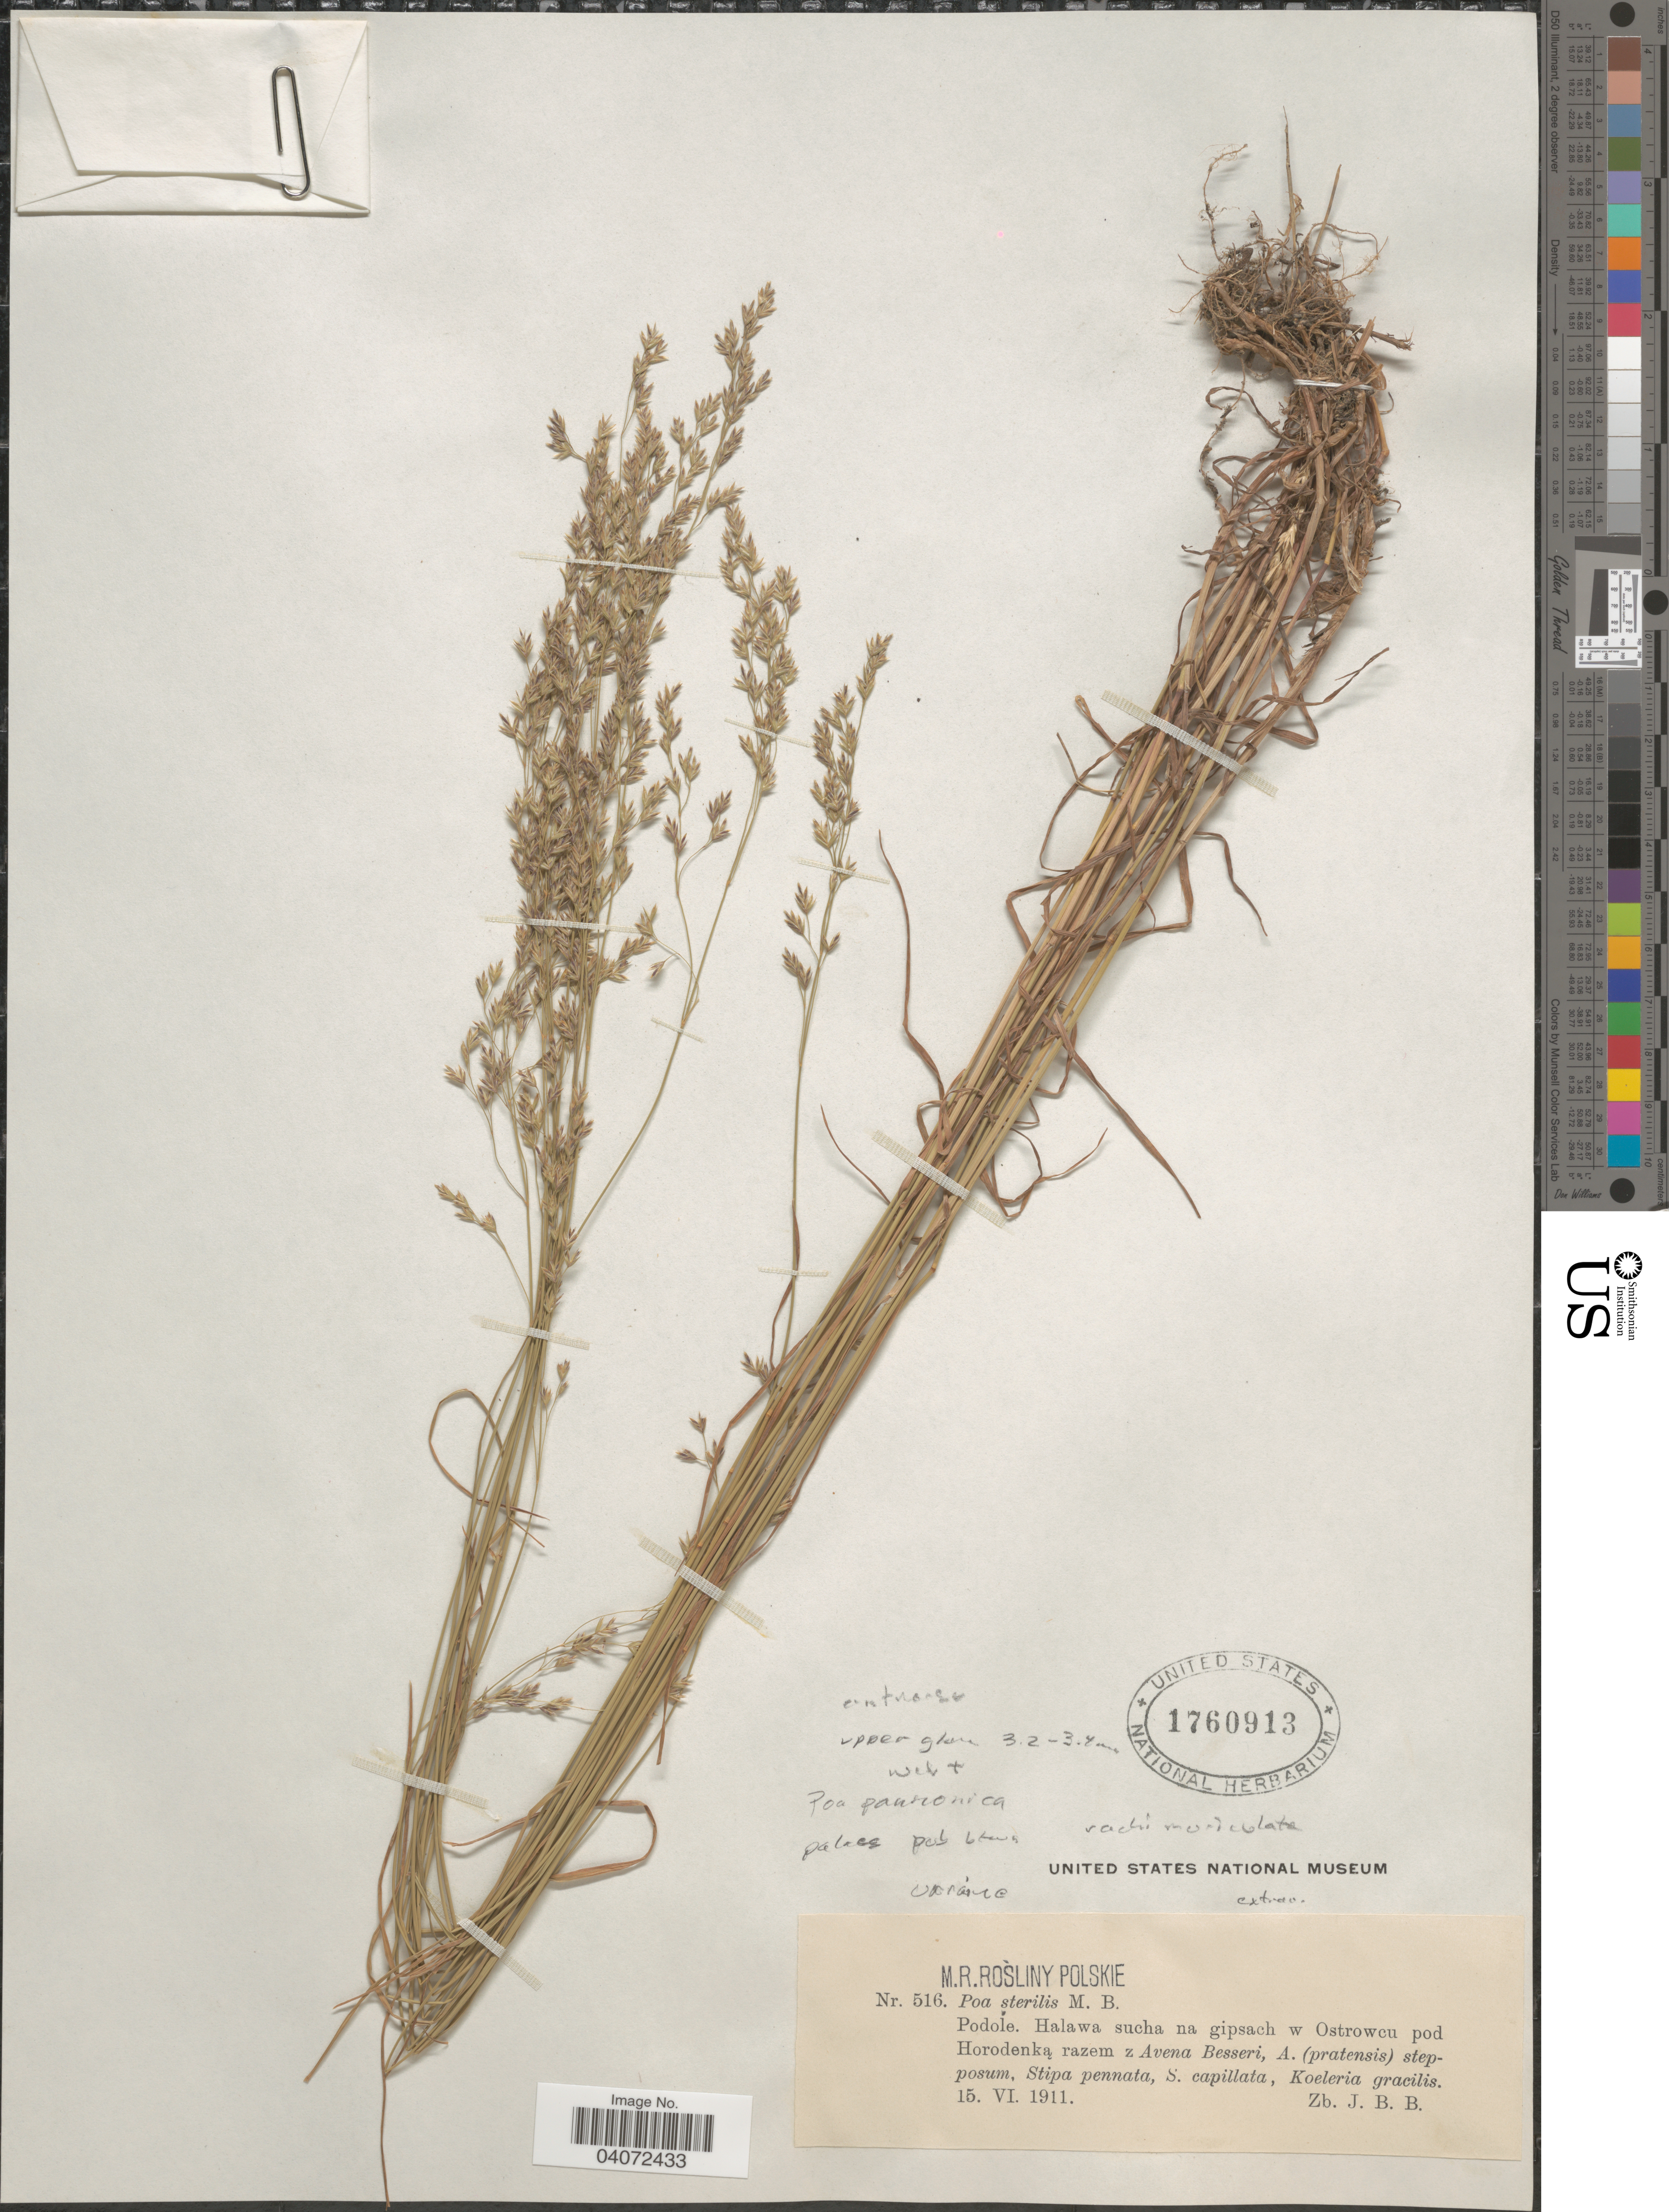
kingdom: Plantae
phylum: Tracheophyta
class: Liliopsida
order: Poales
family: Poaceae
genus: Poa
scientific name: Poa pannonica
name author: A. Kern.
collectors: J. B. B.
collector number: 516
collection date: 1911-06-15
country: Poland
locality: Podole. Halawa sucha na gipsach w Ostrowcu pod Horodenką razem z Avena Besseri.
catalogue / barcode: US 1760913